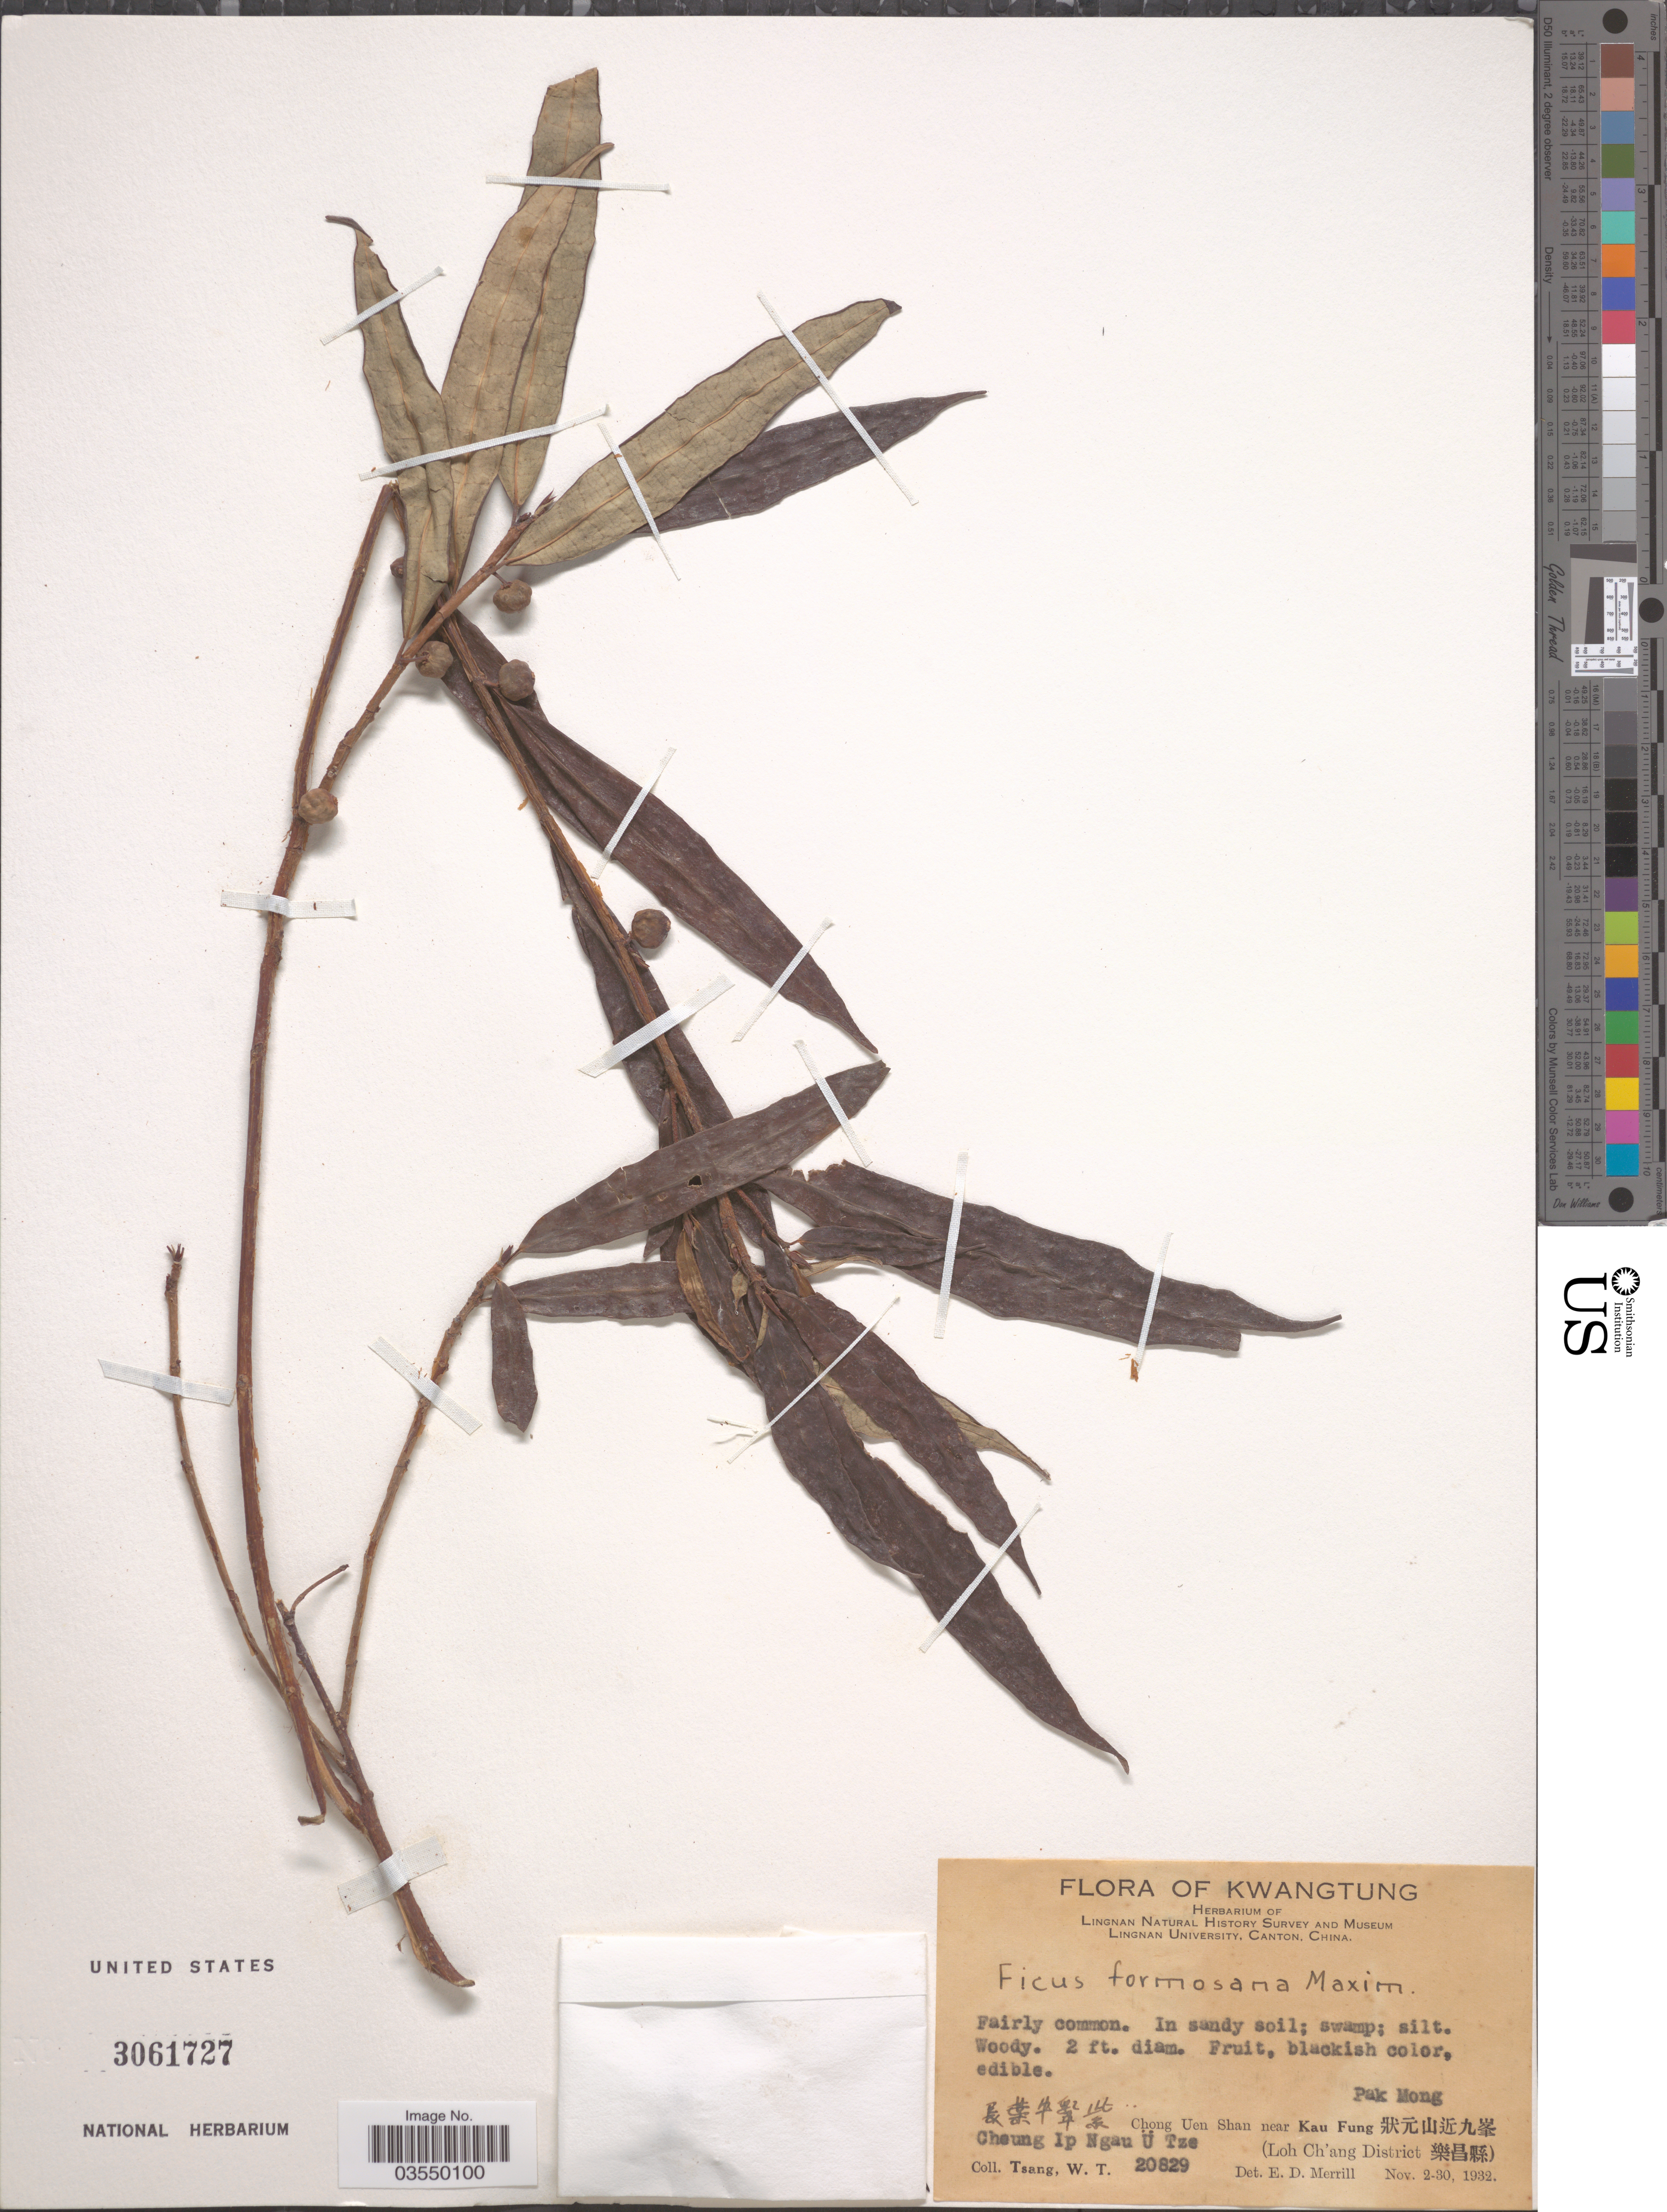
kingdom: Plantae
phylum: Tracheophyta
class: Magnoliopsida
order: Rosales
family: Moraceae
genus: Ficus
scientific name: Ficus formosana f. shimadai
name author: Hayata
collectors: W. T. Tsang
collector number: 20829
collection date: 1932-11-02/1932-11-30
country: China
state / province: Guangdong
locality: Kwangtung. Pak Mong. X. Cheung Ip Ngau U Tze. Chong Uen Shan near Kau Fung X (Loh Ch'ang District X).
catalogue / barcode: US 3061727